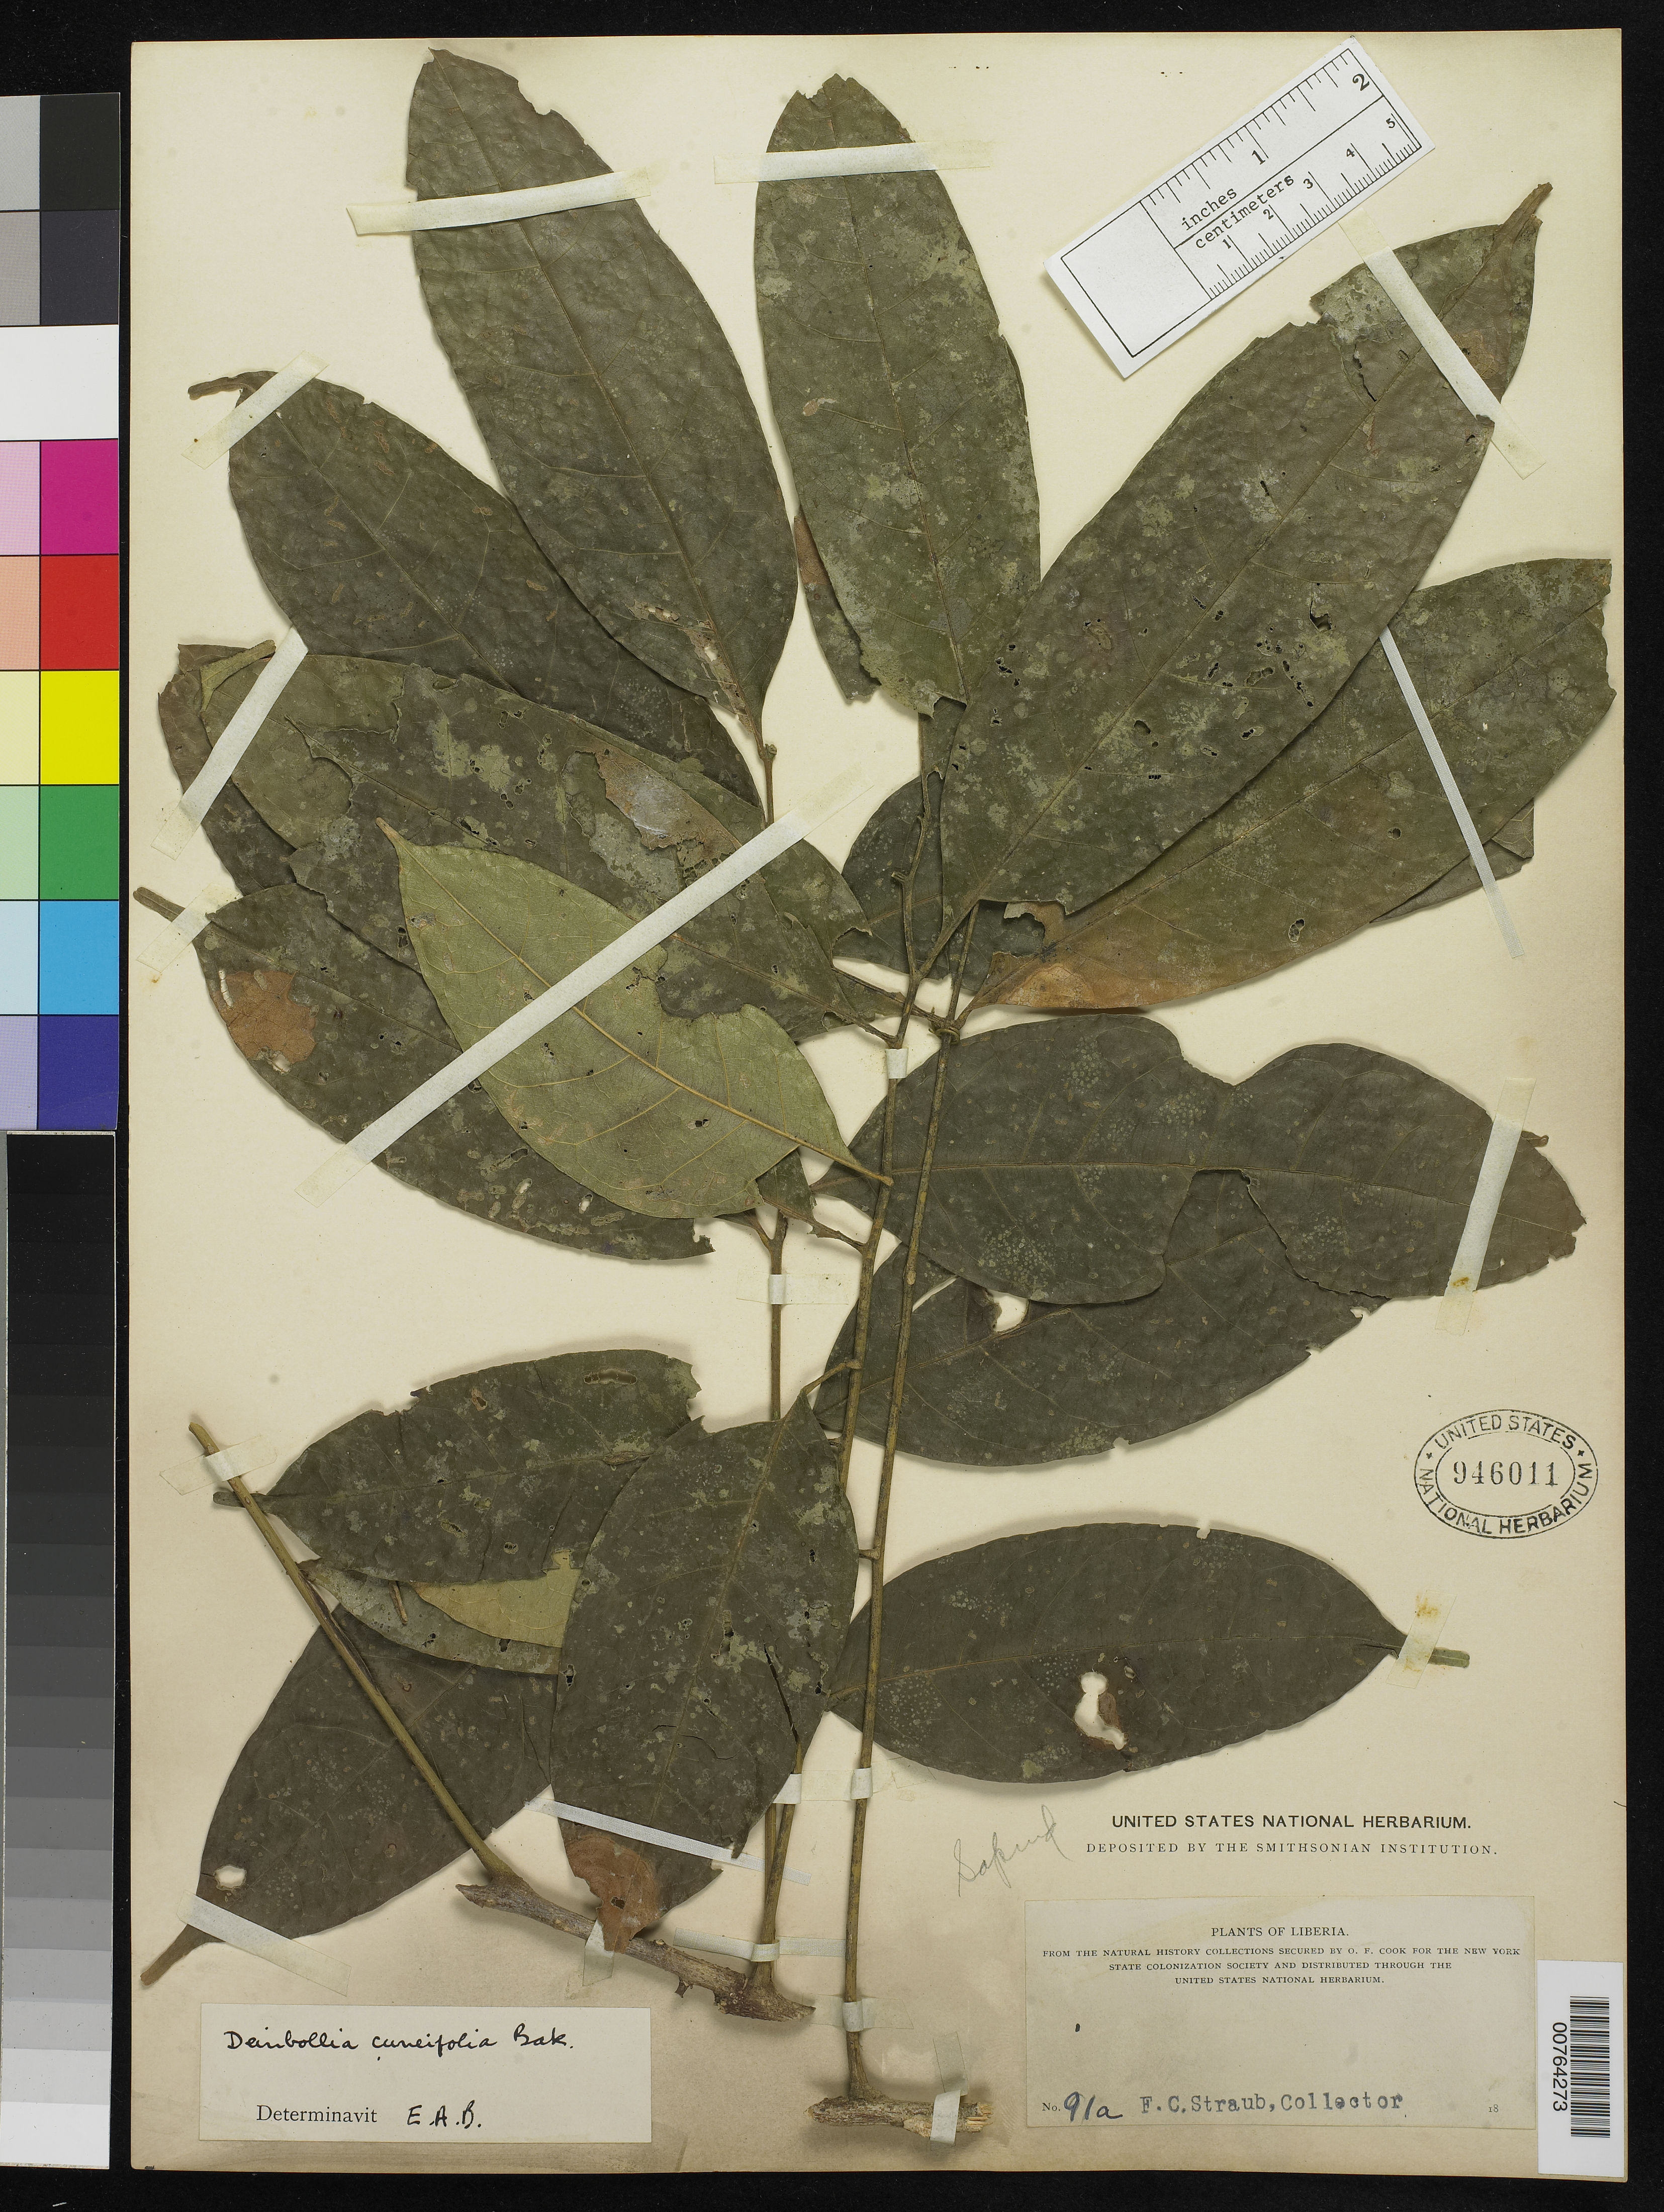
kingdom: Plantae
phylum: Tracheophyta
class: Magnoliopsida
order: Sapindales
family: Sapindaceae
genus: Deinbollia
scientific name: Deinbollia cuneifolia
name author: Baker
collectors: F. Straub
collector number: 91a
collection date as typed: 18--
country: Liberia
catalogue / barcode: US 946011